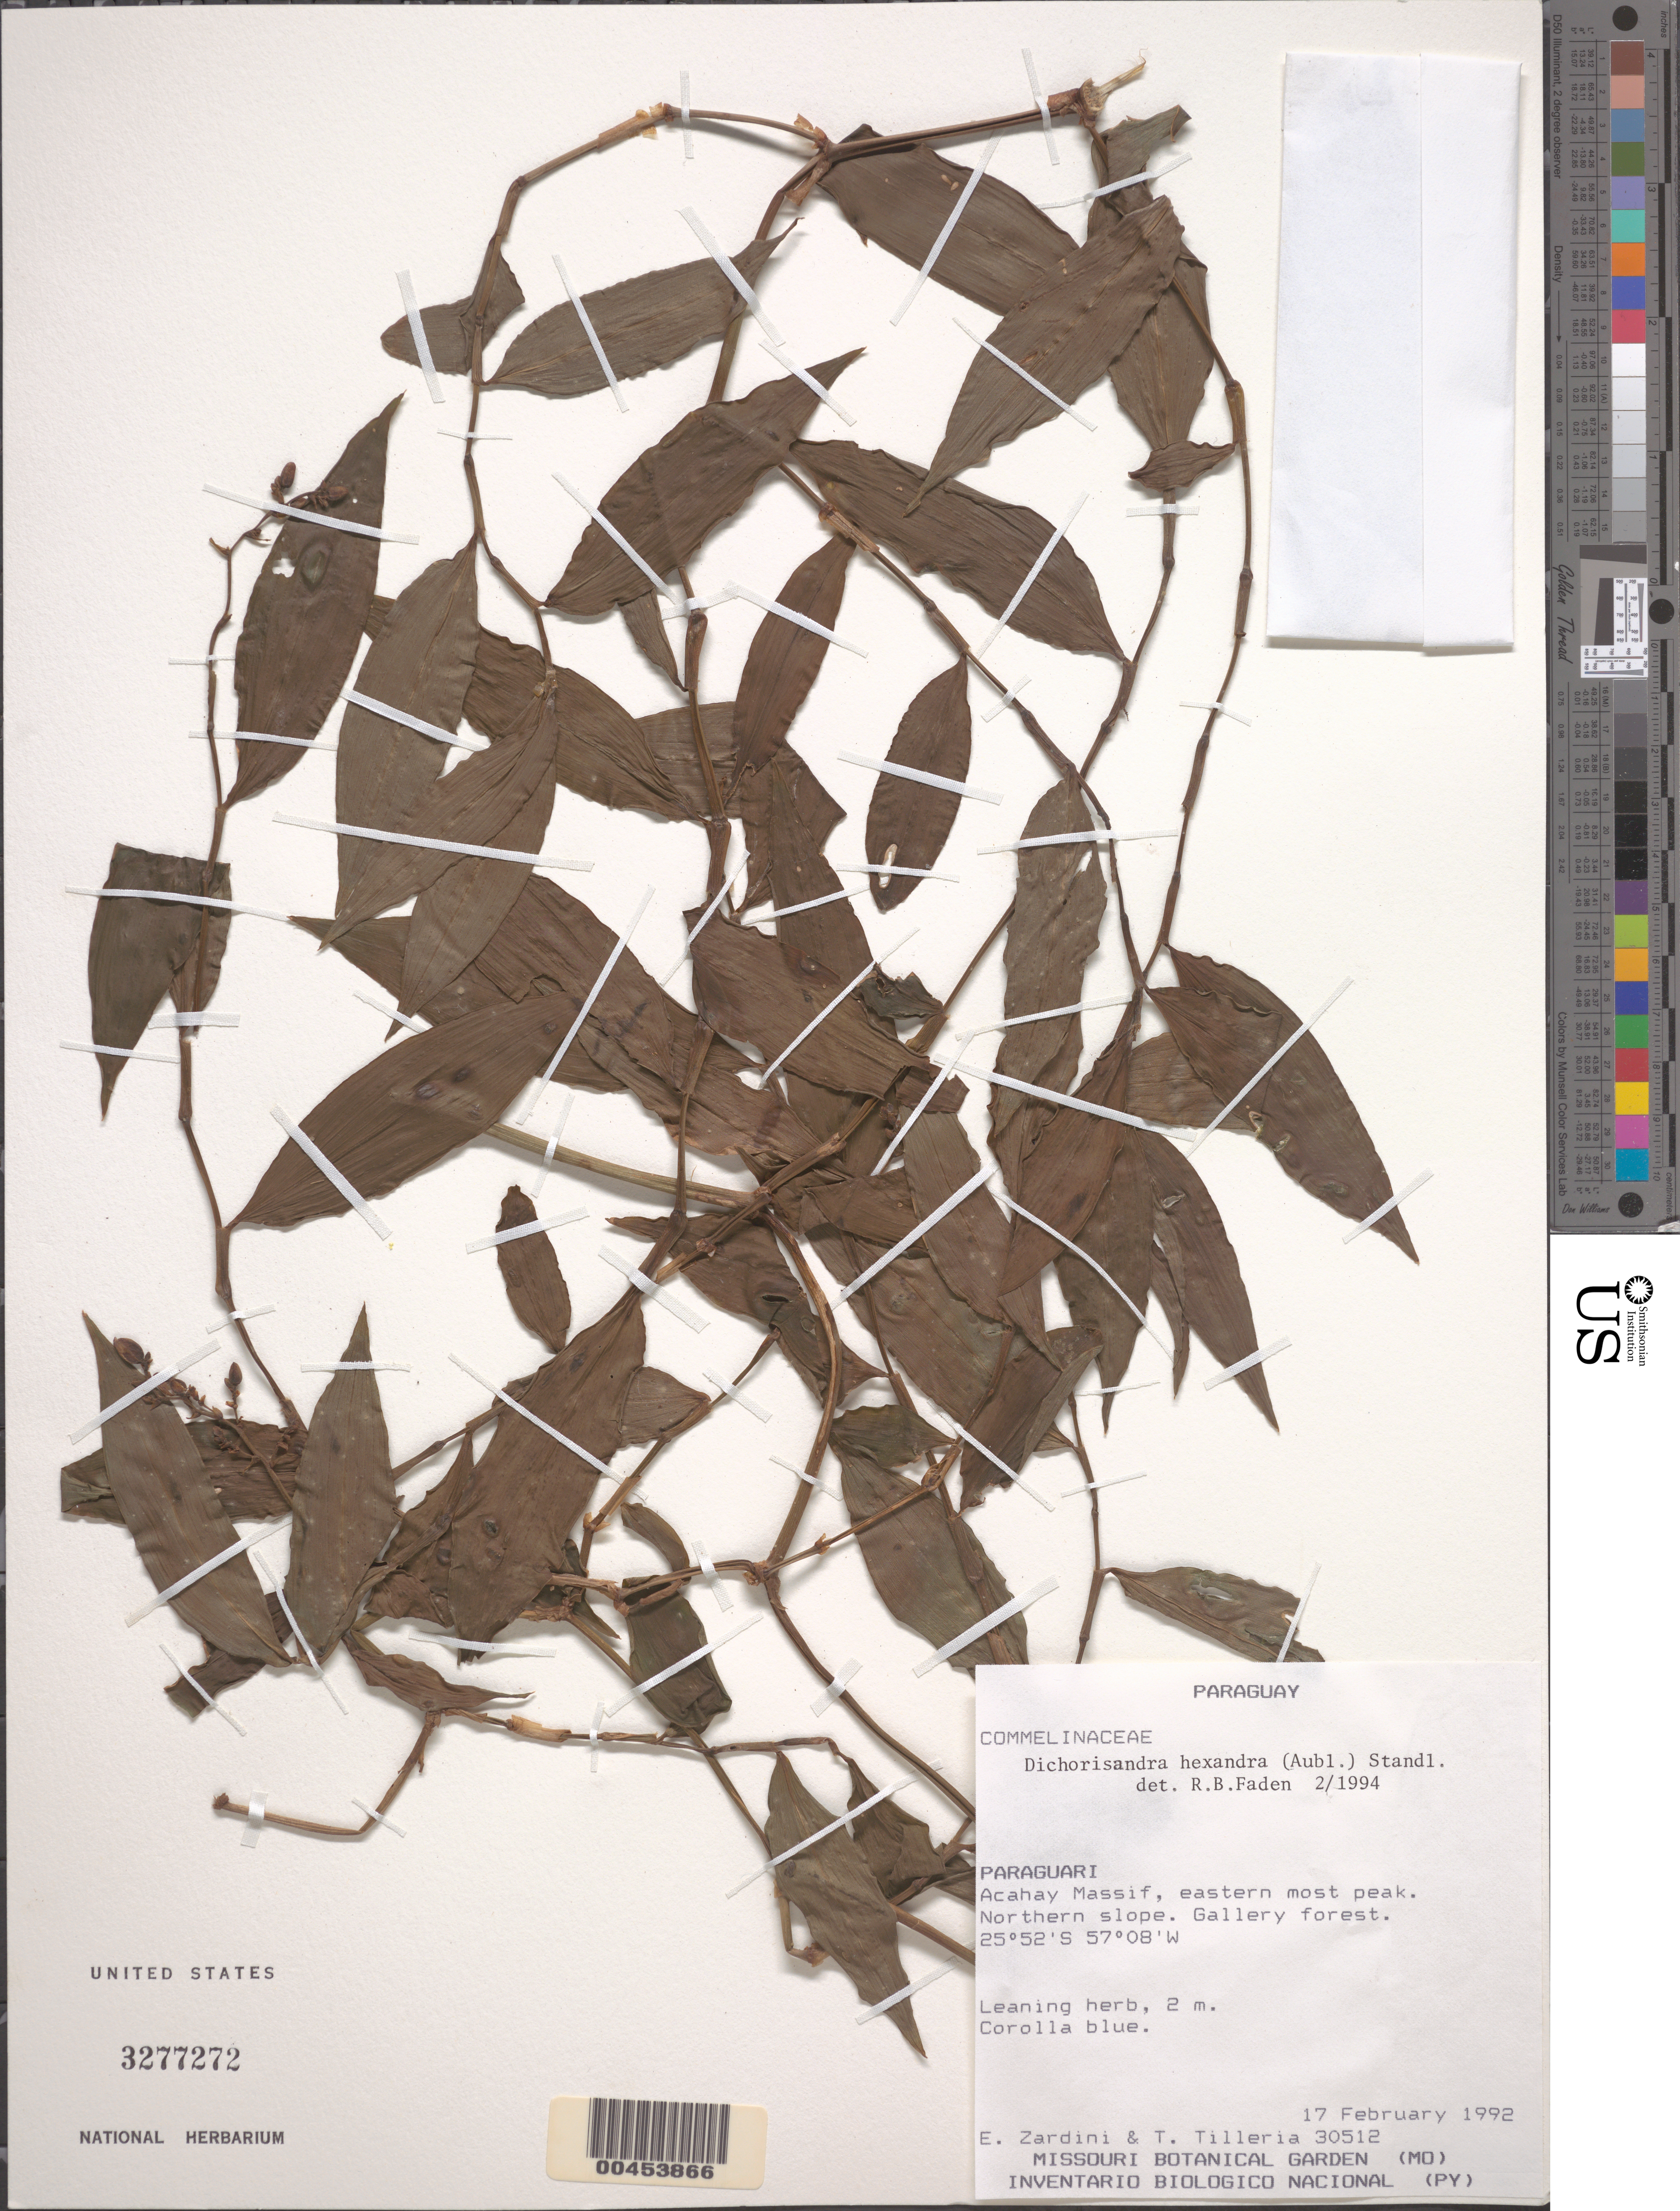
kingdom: Plantae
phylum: Tracheophyta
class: Liliopsida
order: Commelinales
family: Commelinaceae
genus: Dichorisandra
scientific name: Dichorisandra hexandra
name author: (Aubl.) Standl.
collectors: E. M. Zardini & T. Tilleria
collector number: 30512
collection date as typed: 17 Feb 1992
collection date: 1992-02-17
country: Paraguay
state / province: Paraguarí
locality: Acahay massif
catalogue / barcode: US 3277272